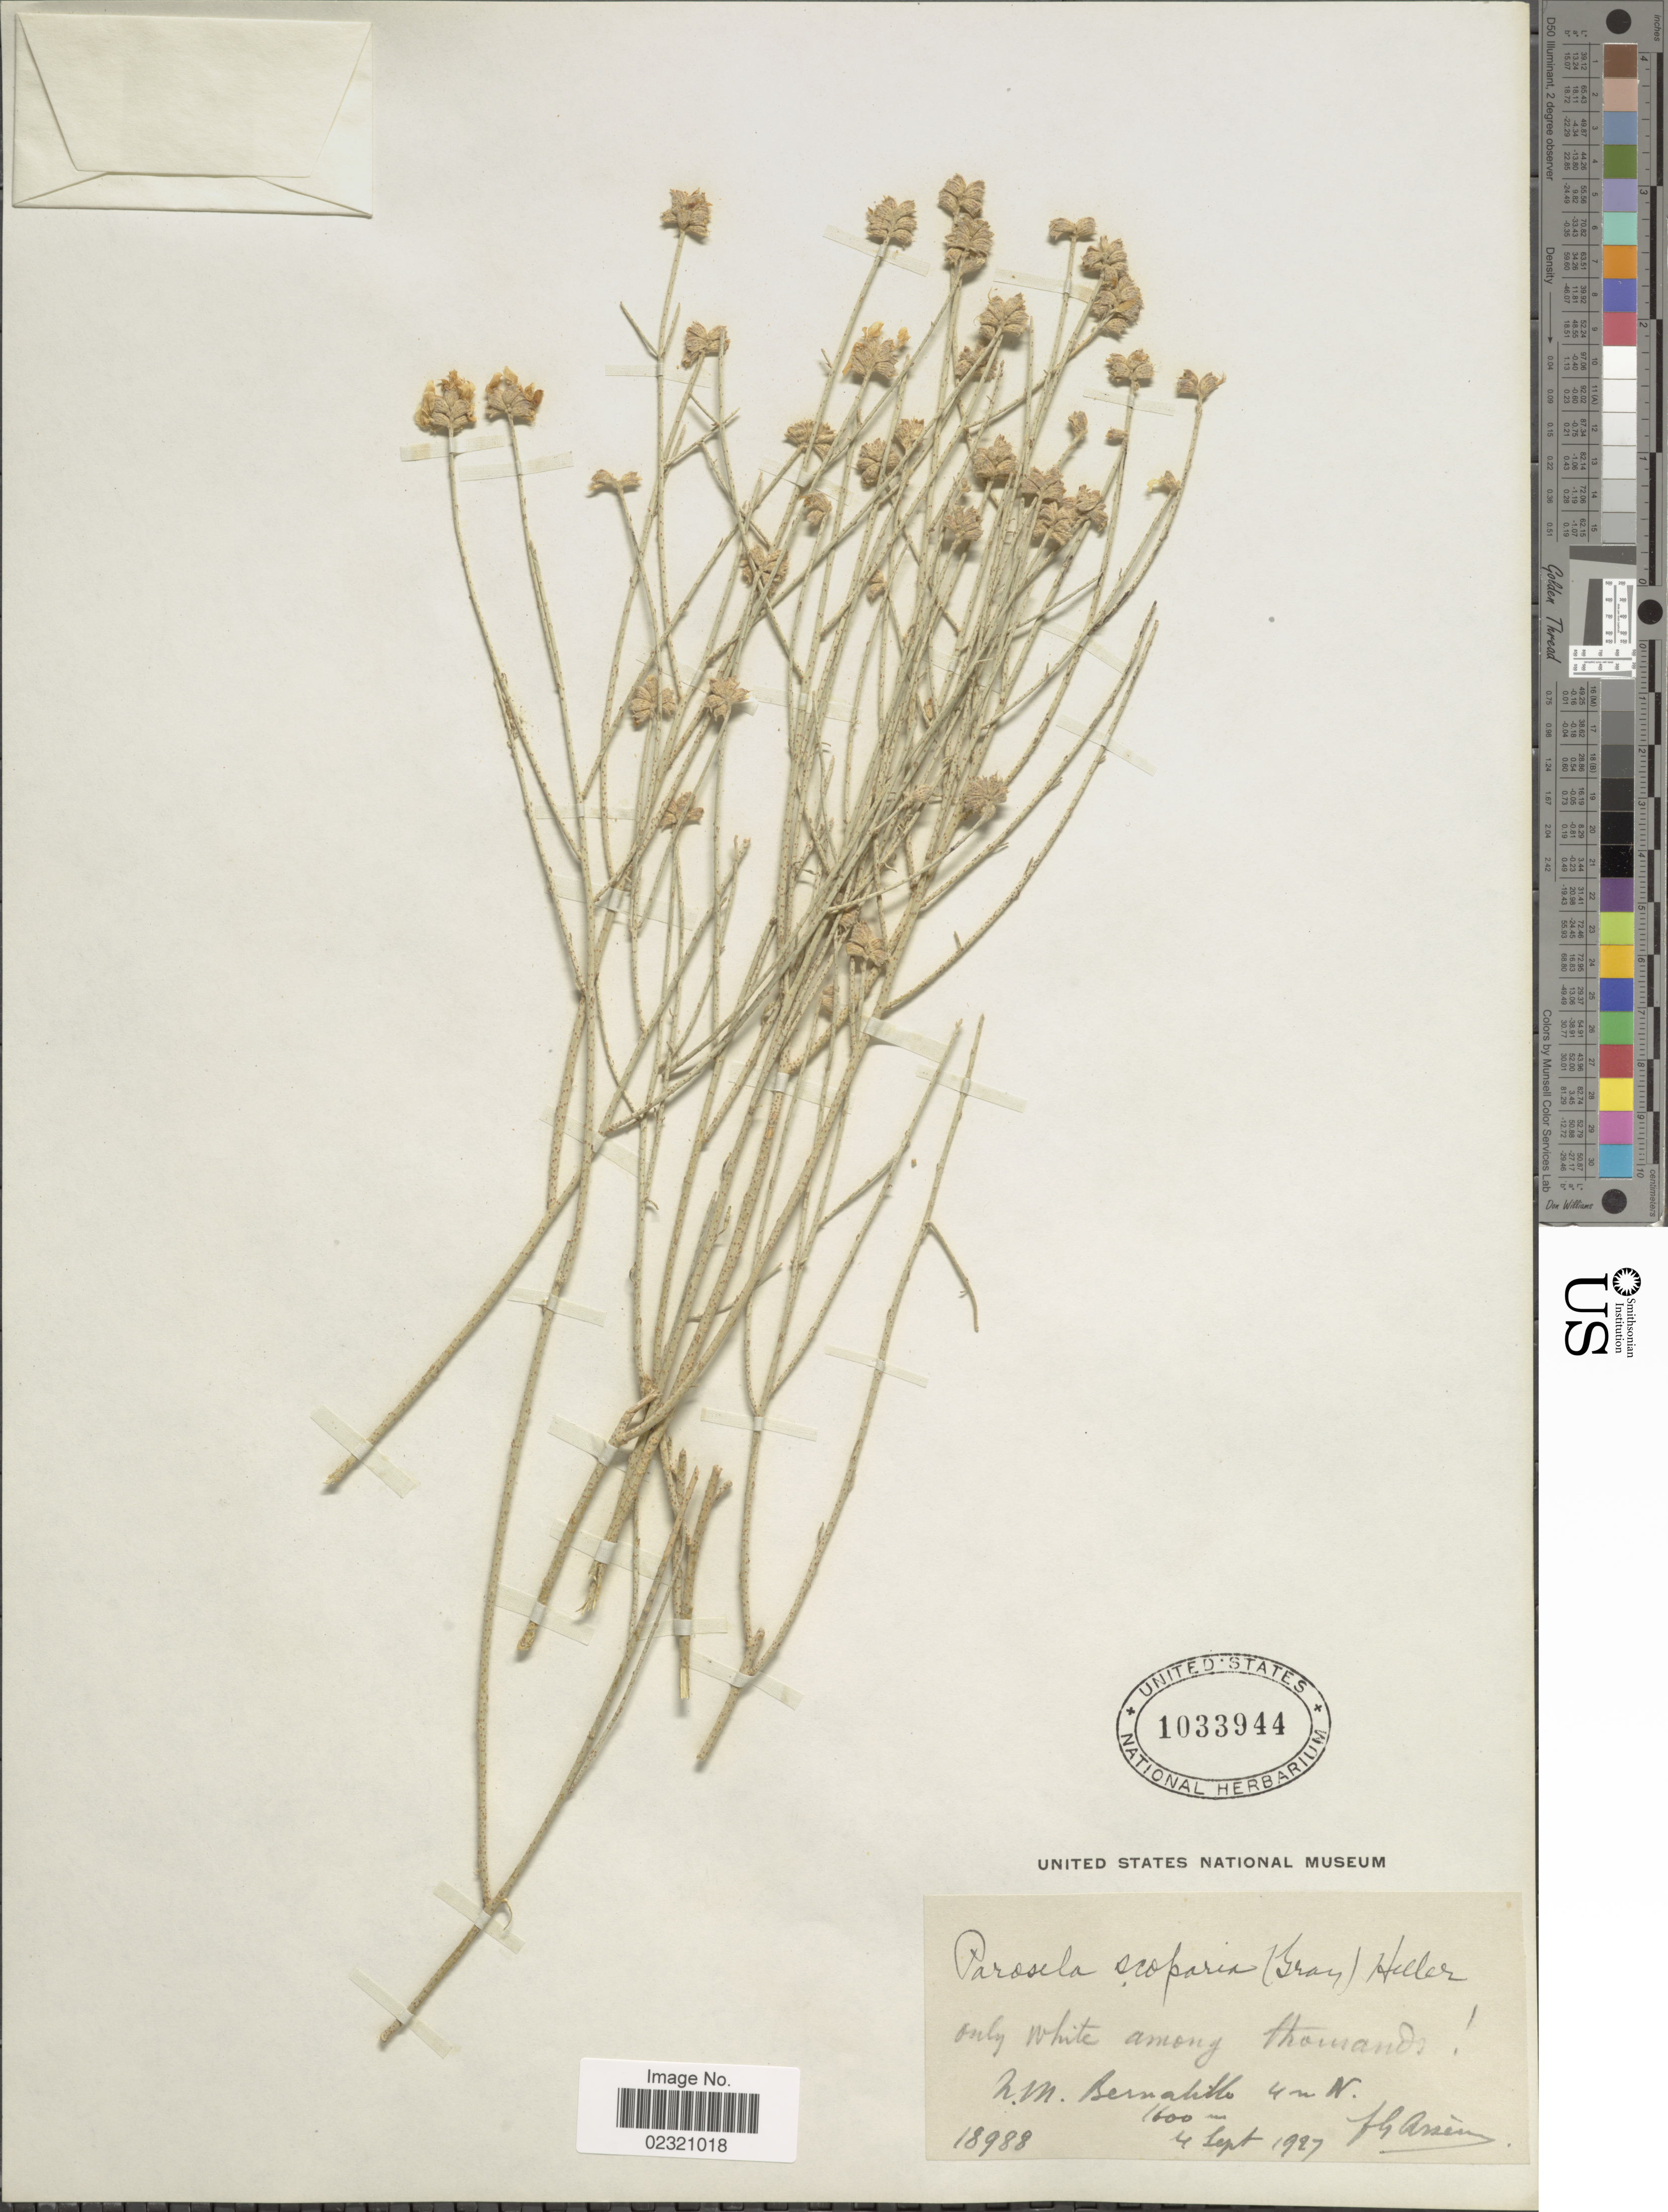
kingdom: Plantae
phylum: Tracheophyta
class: Magnoliopsida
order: Fabales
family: Fabaceae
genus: Psorothamnus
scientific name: Psorothamnus scoparius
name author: (A. Gray) Rydb.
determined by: Strong, M. T., (US), Smithsonian Institution - National Museum of Natural History (UNITED STATES)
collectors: Bro. G. Arsène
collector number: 18988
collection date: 1927-09-04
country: United States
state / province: New Mexico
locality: Bernalillo, 4 m. N.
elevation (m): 1600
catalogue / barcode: US 1033944